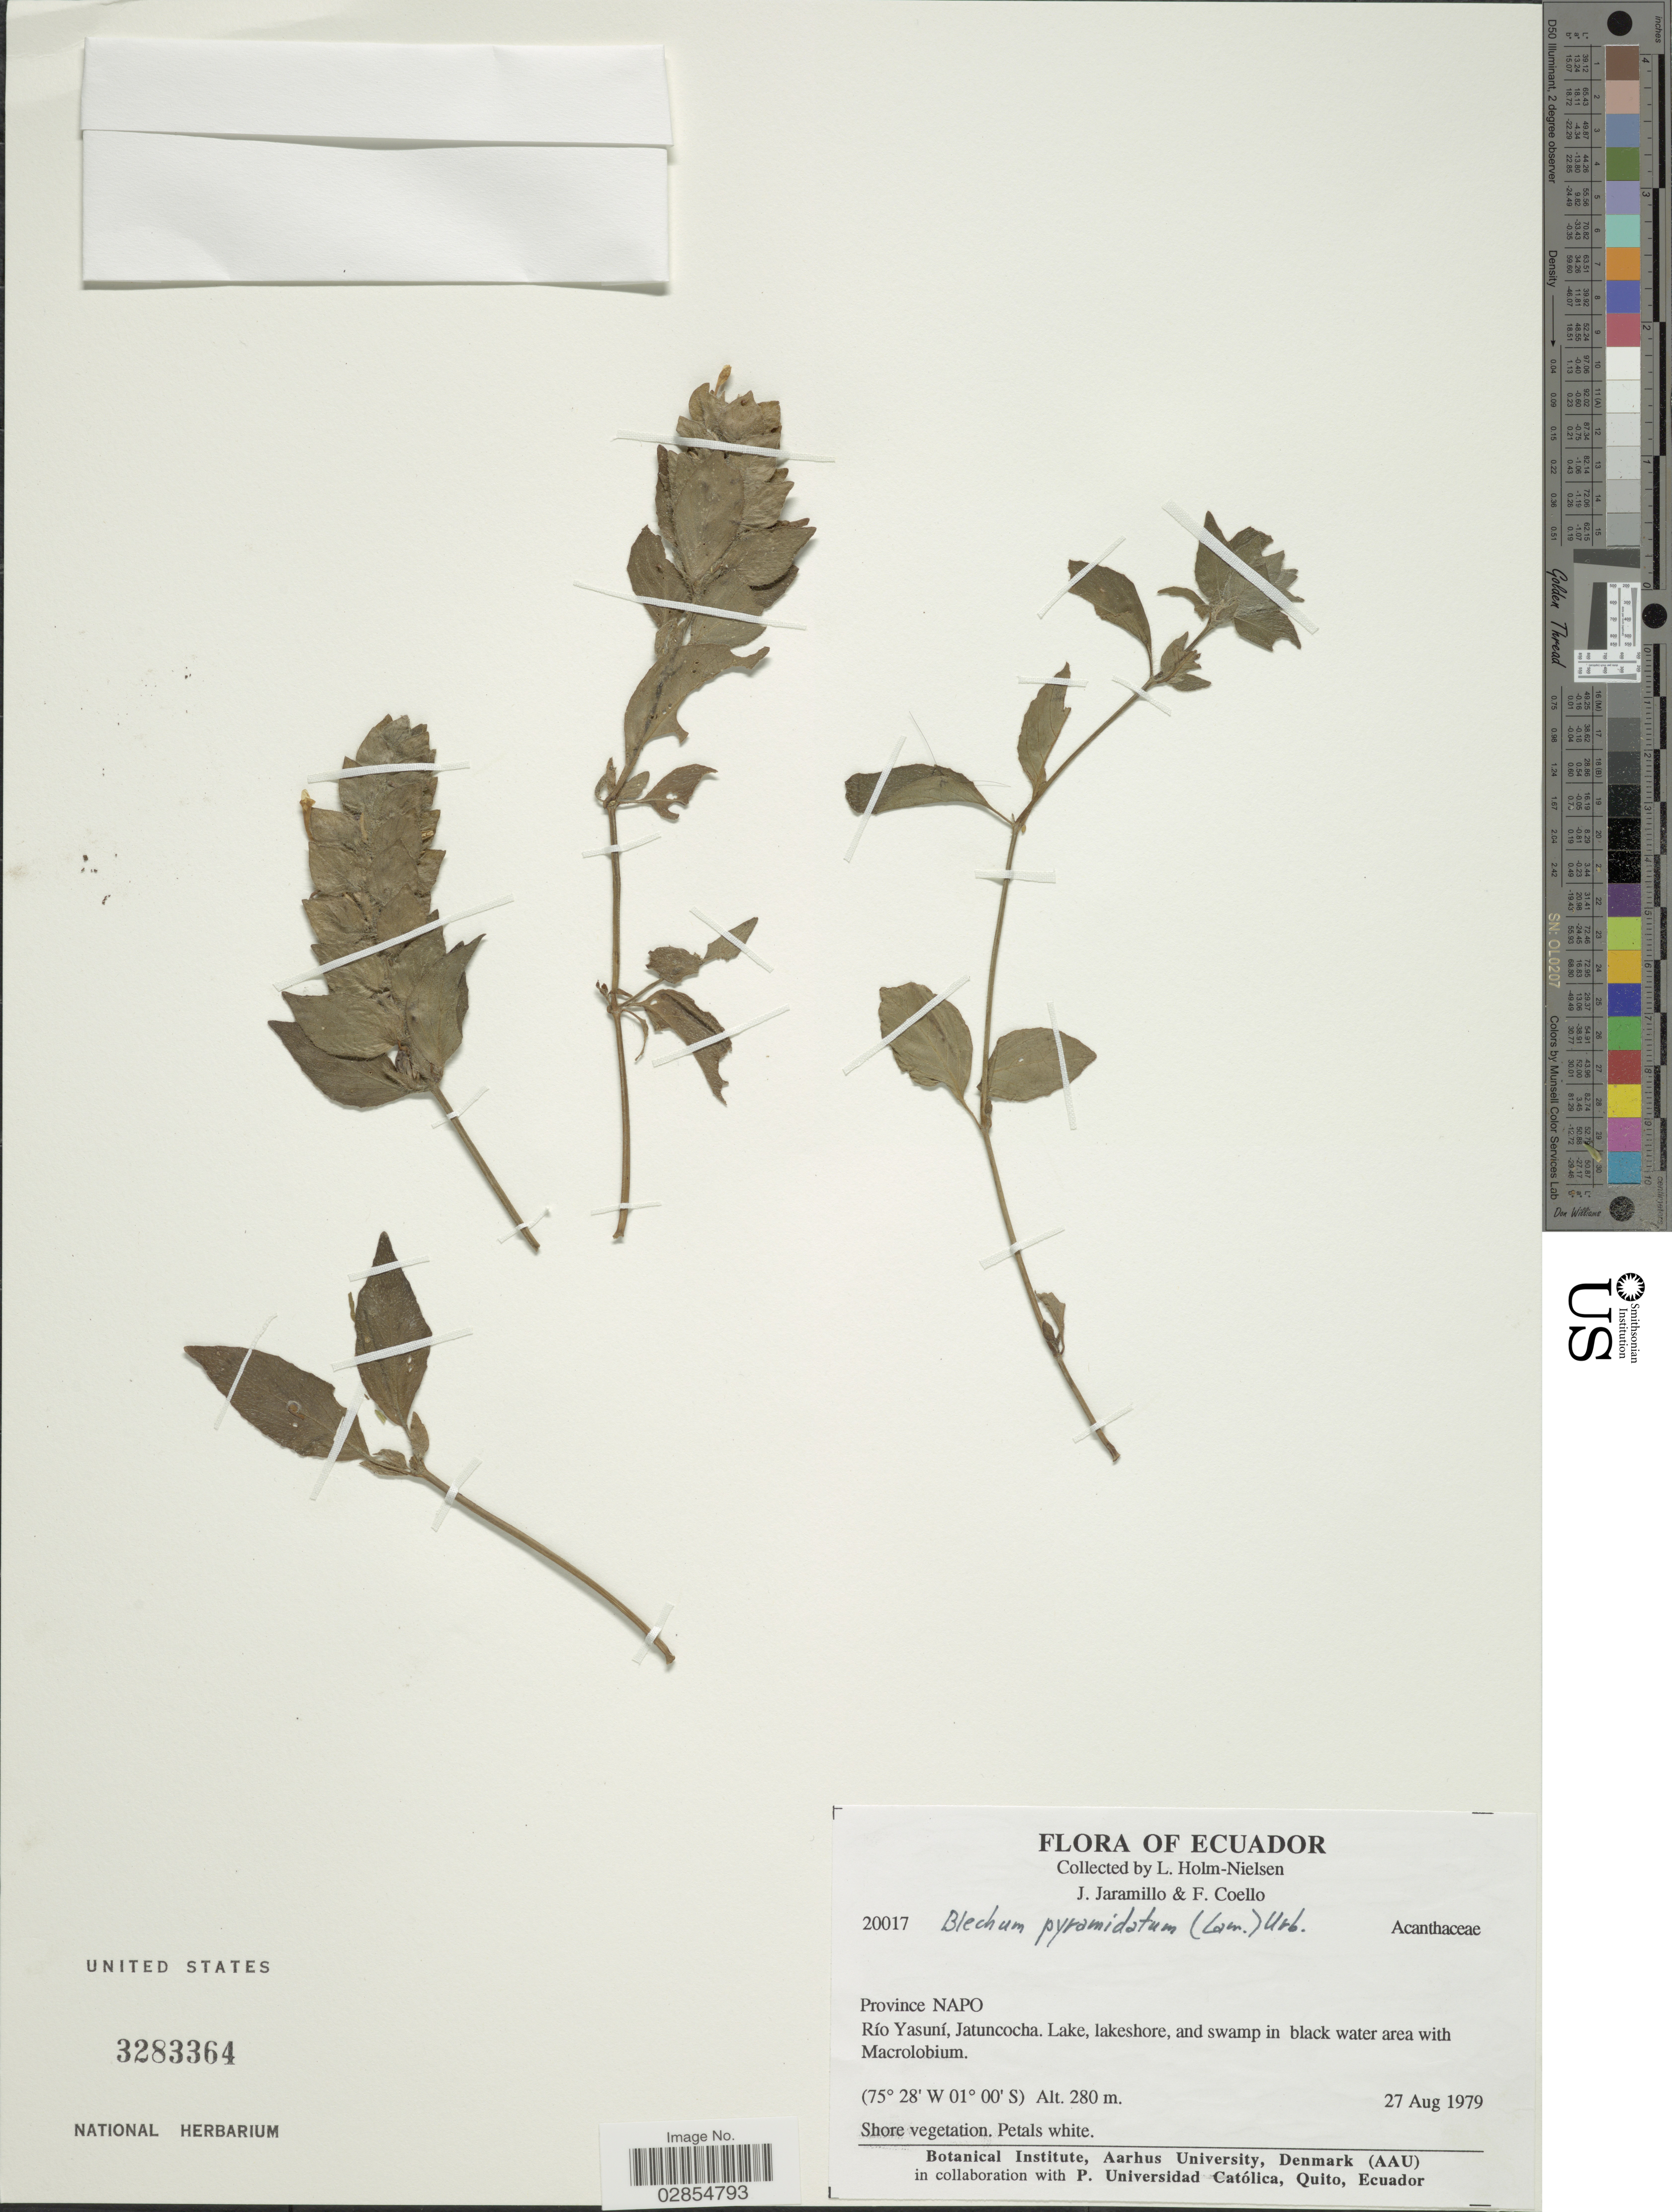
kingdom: Plantae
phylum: Tracheophyta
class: Magnoliopsida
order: Lamiales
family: Acanthaceae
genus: Blechum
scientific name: Blechum brownei f. puberulum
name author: Leonard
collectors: L. Holm-Nielsen, J. Jaramillo & F. Coello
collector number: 20017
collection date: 1979-08-27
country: Ecuador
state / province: Napo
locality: Province Napo. Río Yasuní. Jatuncocha.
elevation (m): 280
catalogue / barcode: US 3283364